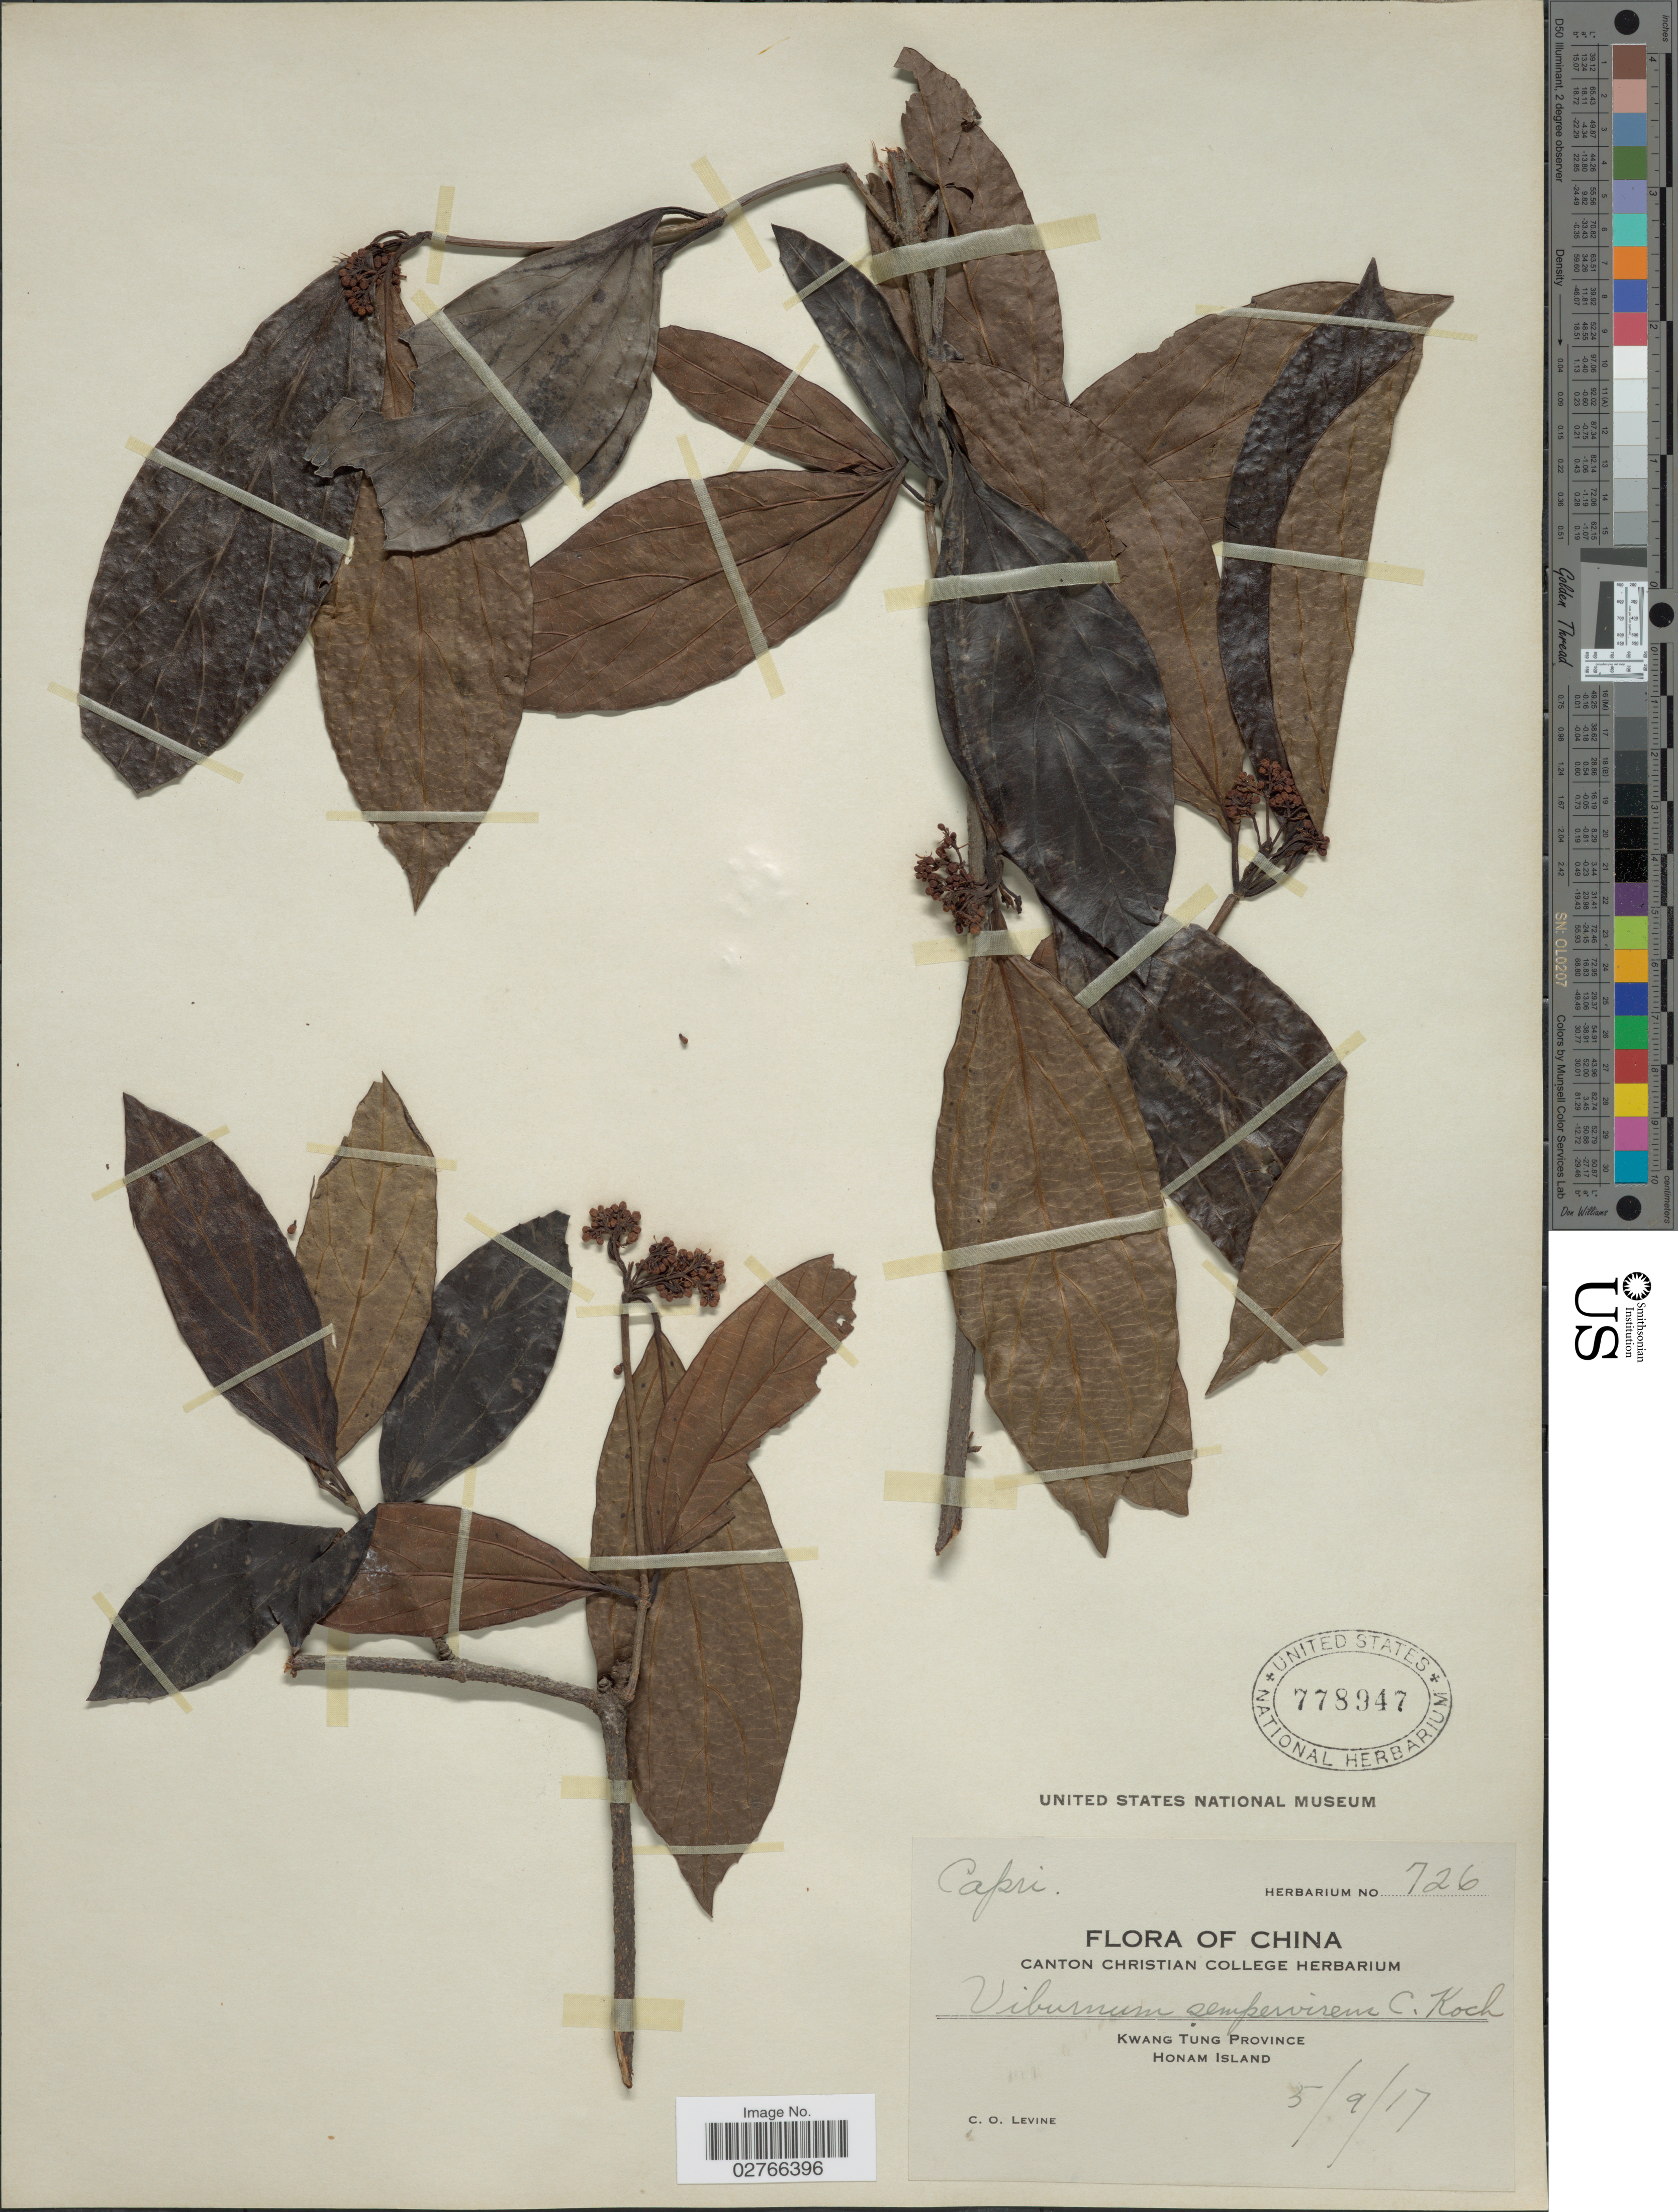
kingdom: Plantae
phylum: Tracheophyta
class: Magnoliopsida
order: Dipsacales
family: Viburnaceae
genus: Viburnum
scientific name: Viburnum sempervirens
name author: K. Koch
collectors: C. O. Levine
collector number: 726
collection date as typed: Transcribed d/m/y: 5/9/17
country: China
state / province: Guangdong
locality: Kwang Tung Province, Honam Island.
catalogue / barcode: US 778947